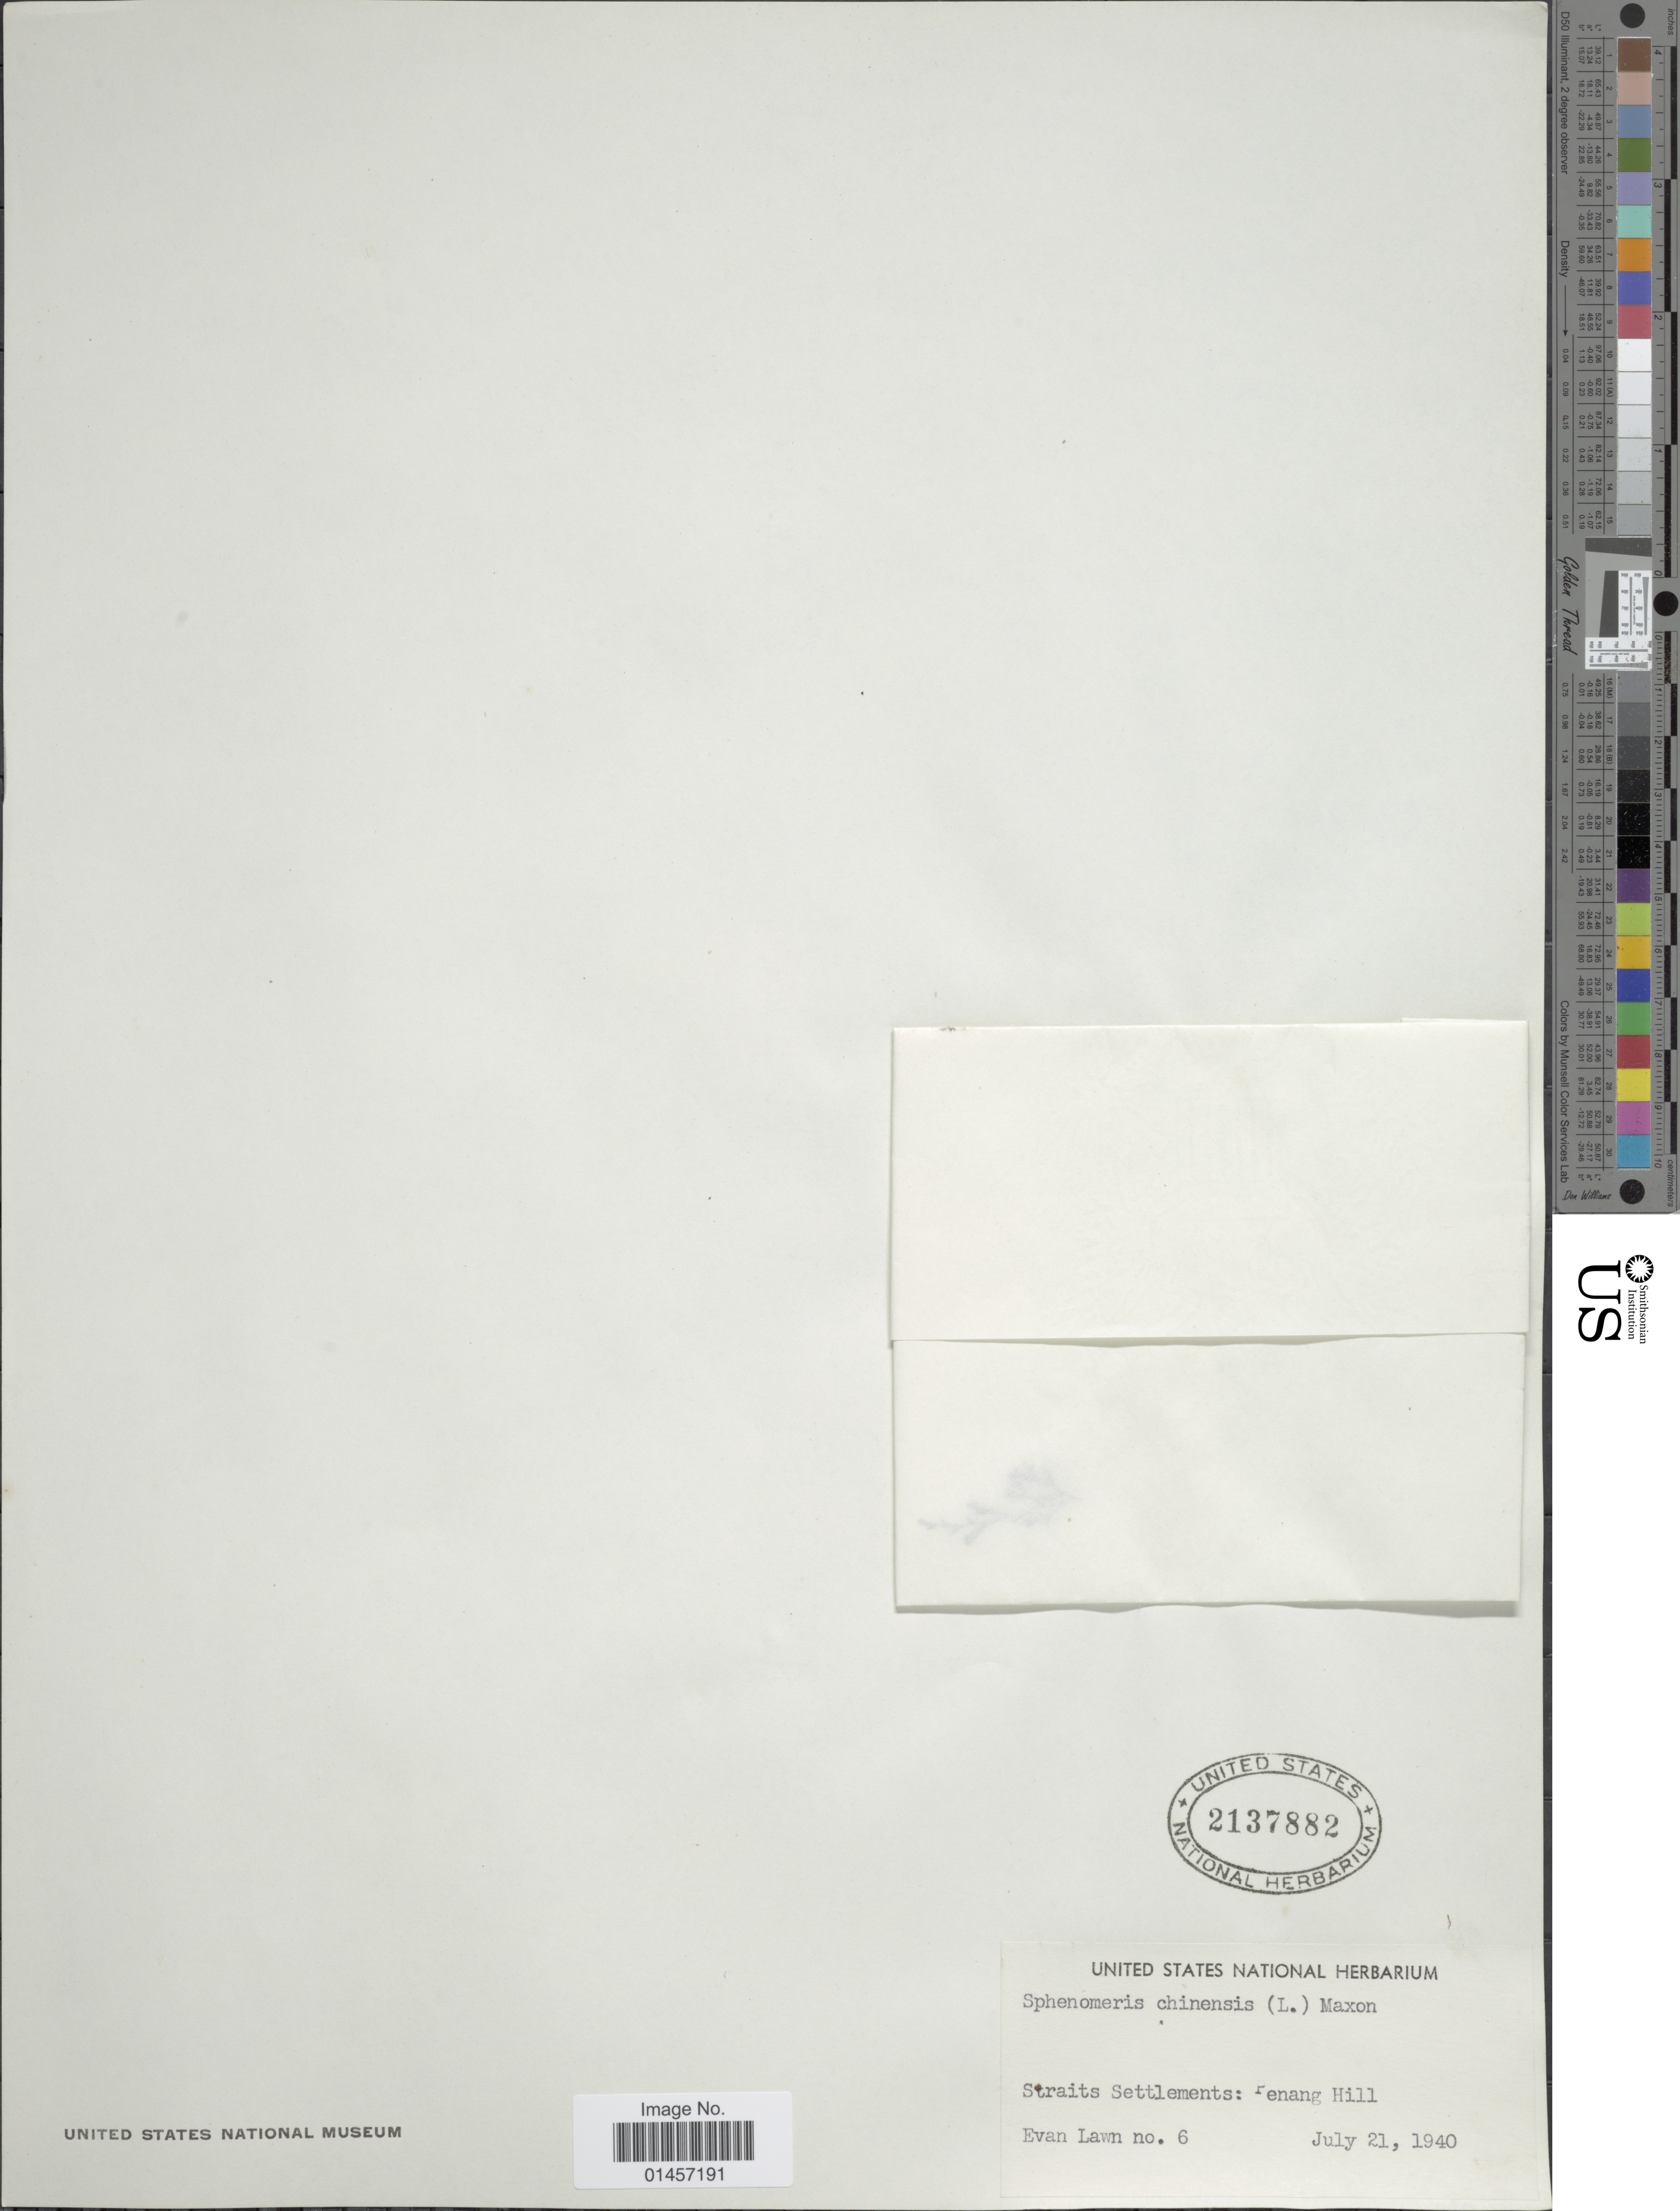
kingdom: Plantae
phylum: Tracheophyta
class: Polypodiopsida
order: Polypodiales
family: Lindsaeaceae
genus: Sphenomeris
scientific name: Sphenomeris chinensis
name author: (L.) Maxon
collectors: E. Lawn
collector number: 6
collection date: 1940-07-21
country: Malaysia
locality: Straits Settlements: Penang Hill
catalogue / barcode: US 2137882